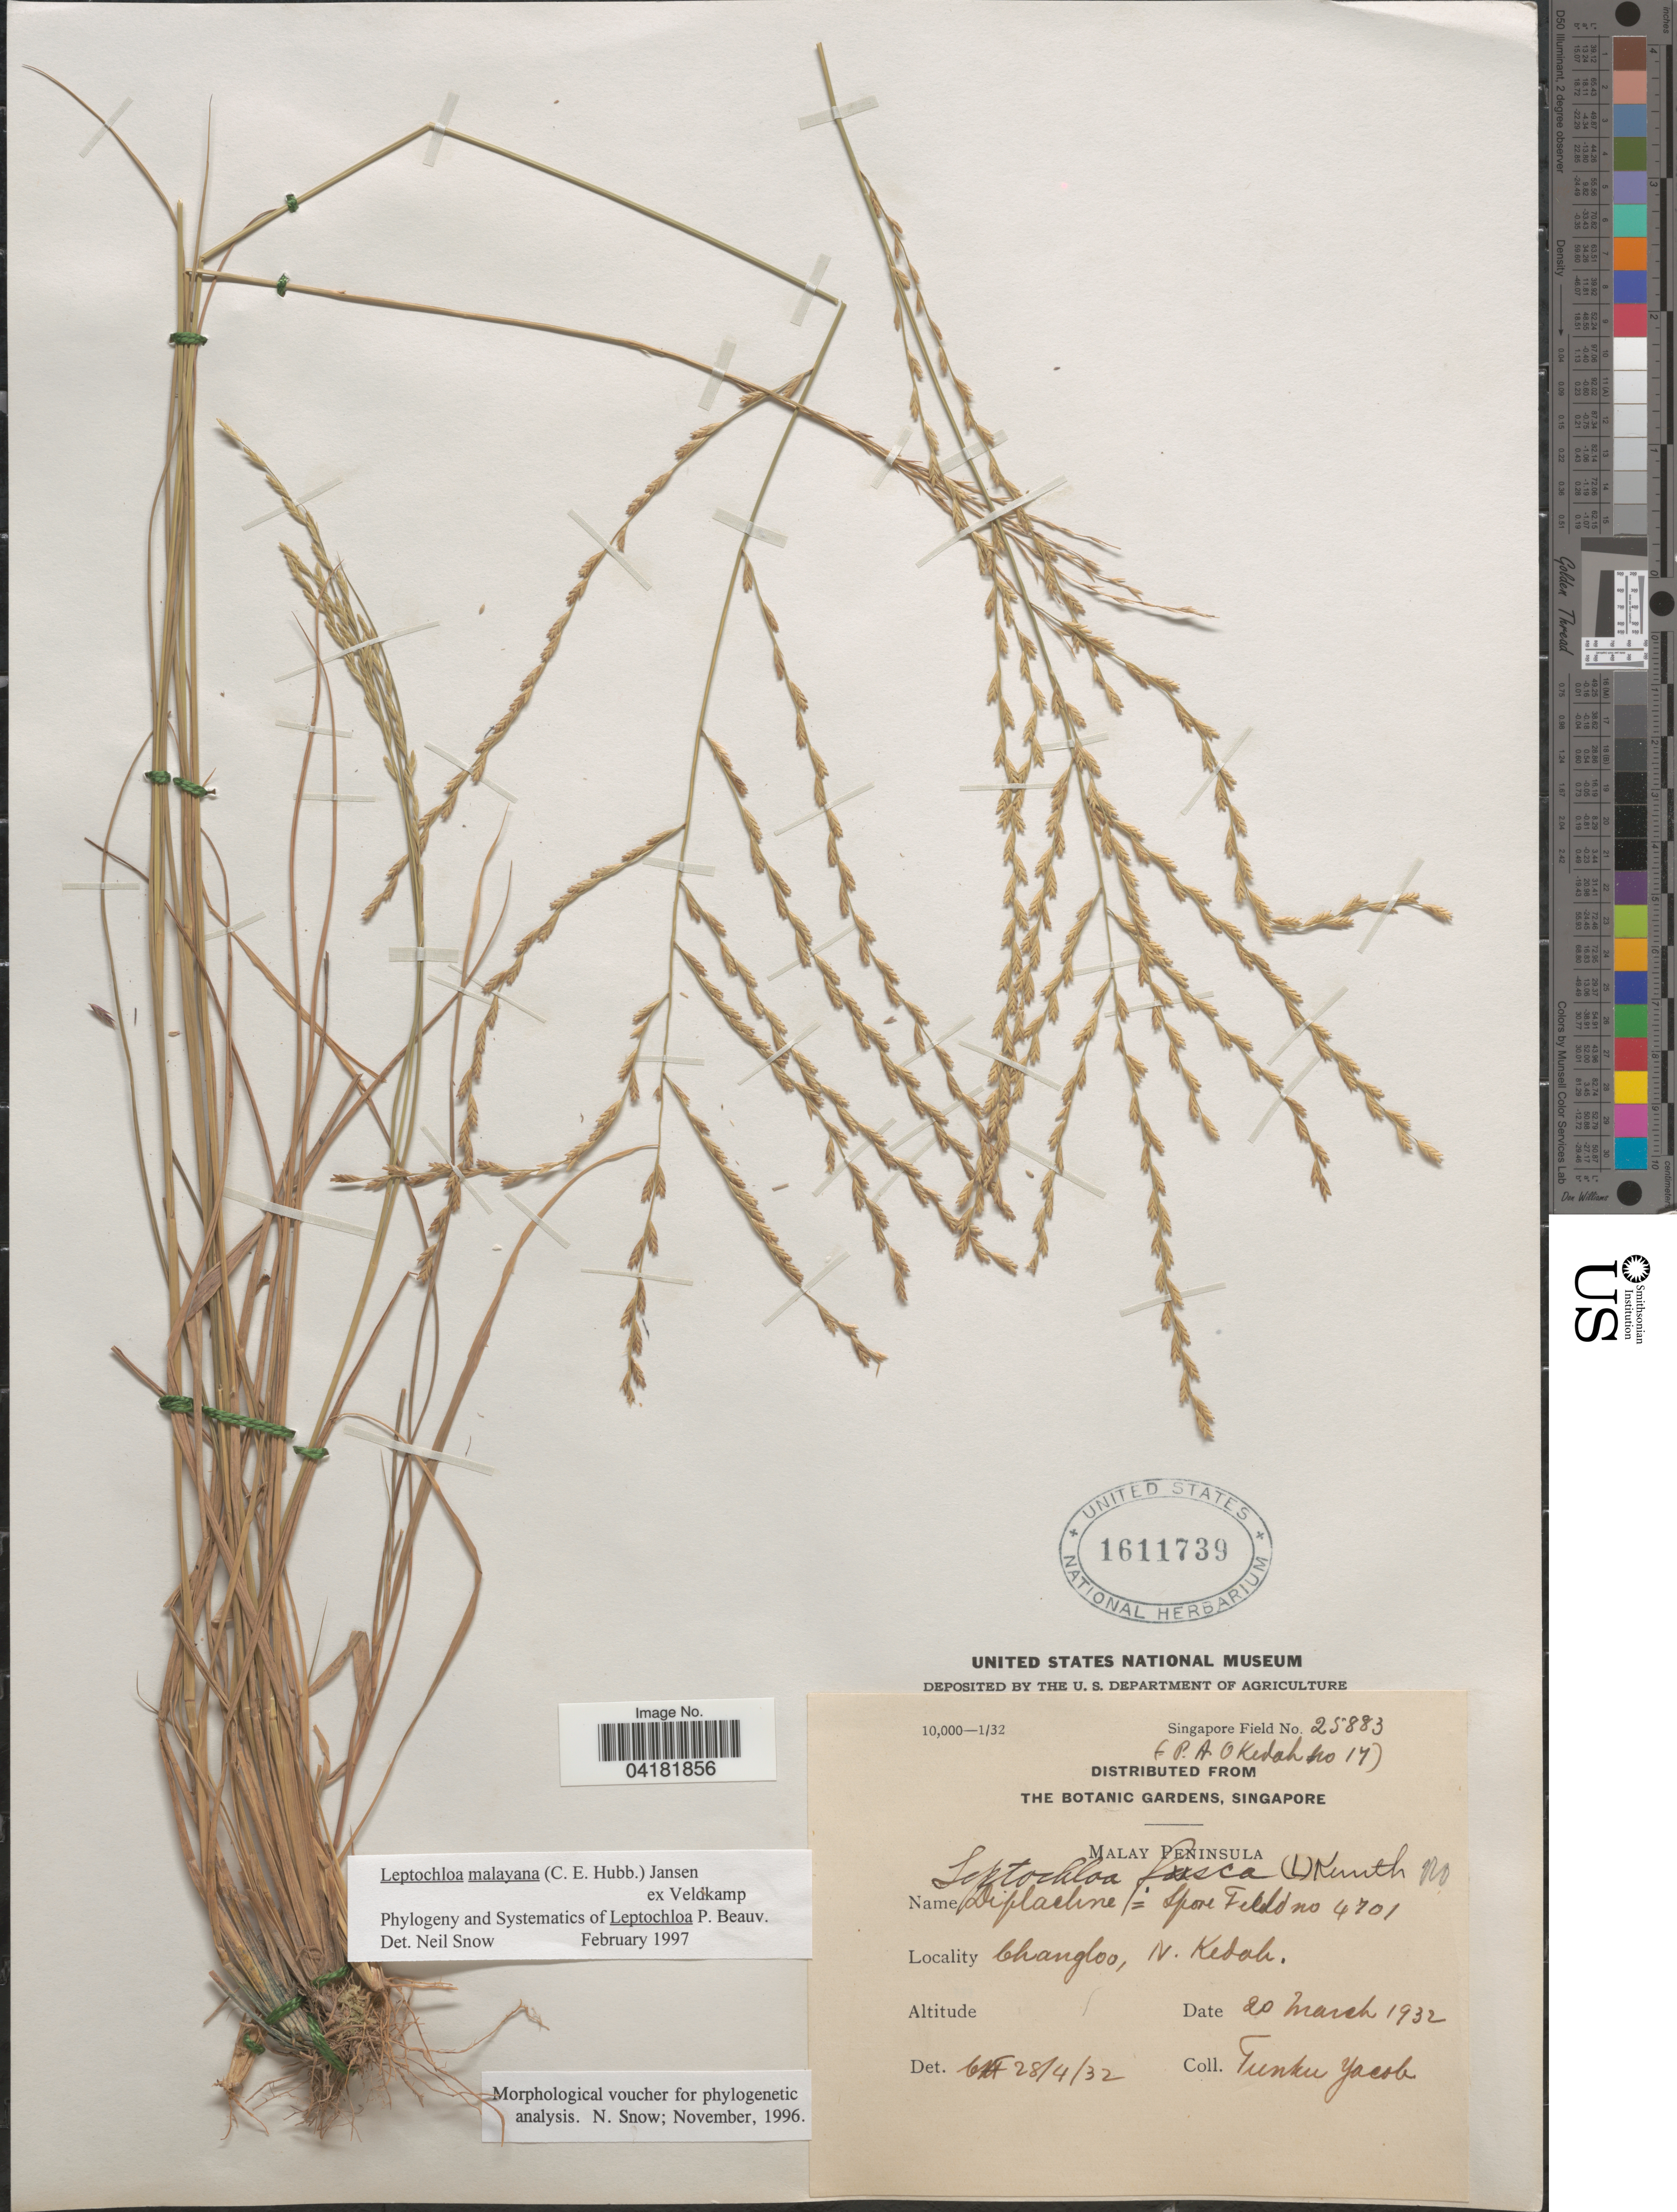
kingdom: Plantae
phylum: Tracheophyta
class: Liliopsida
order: Poales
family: Poaceae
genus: Leptochloa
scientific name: Leptochloa malayana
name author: (C.E. Hubb.) Jansen ex Veldkamp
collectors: T. Yacob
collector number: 25883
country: Malaysia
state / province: Kedah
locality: Malay Peninsula. Chongloo, N. Kedah.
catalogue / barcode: US 1611739